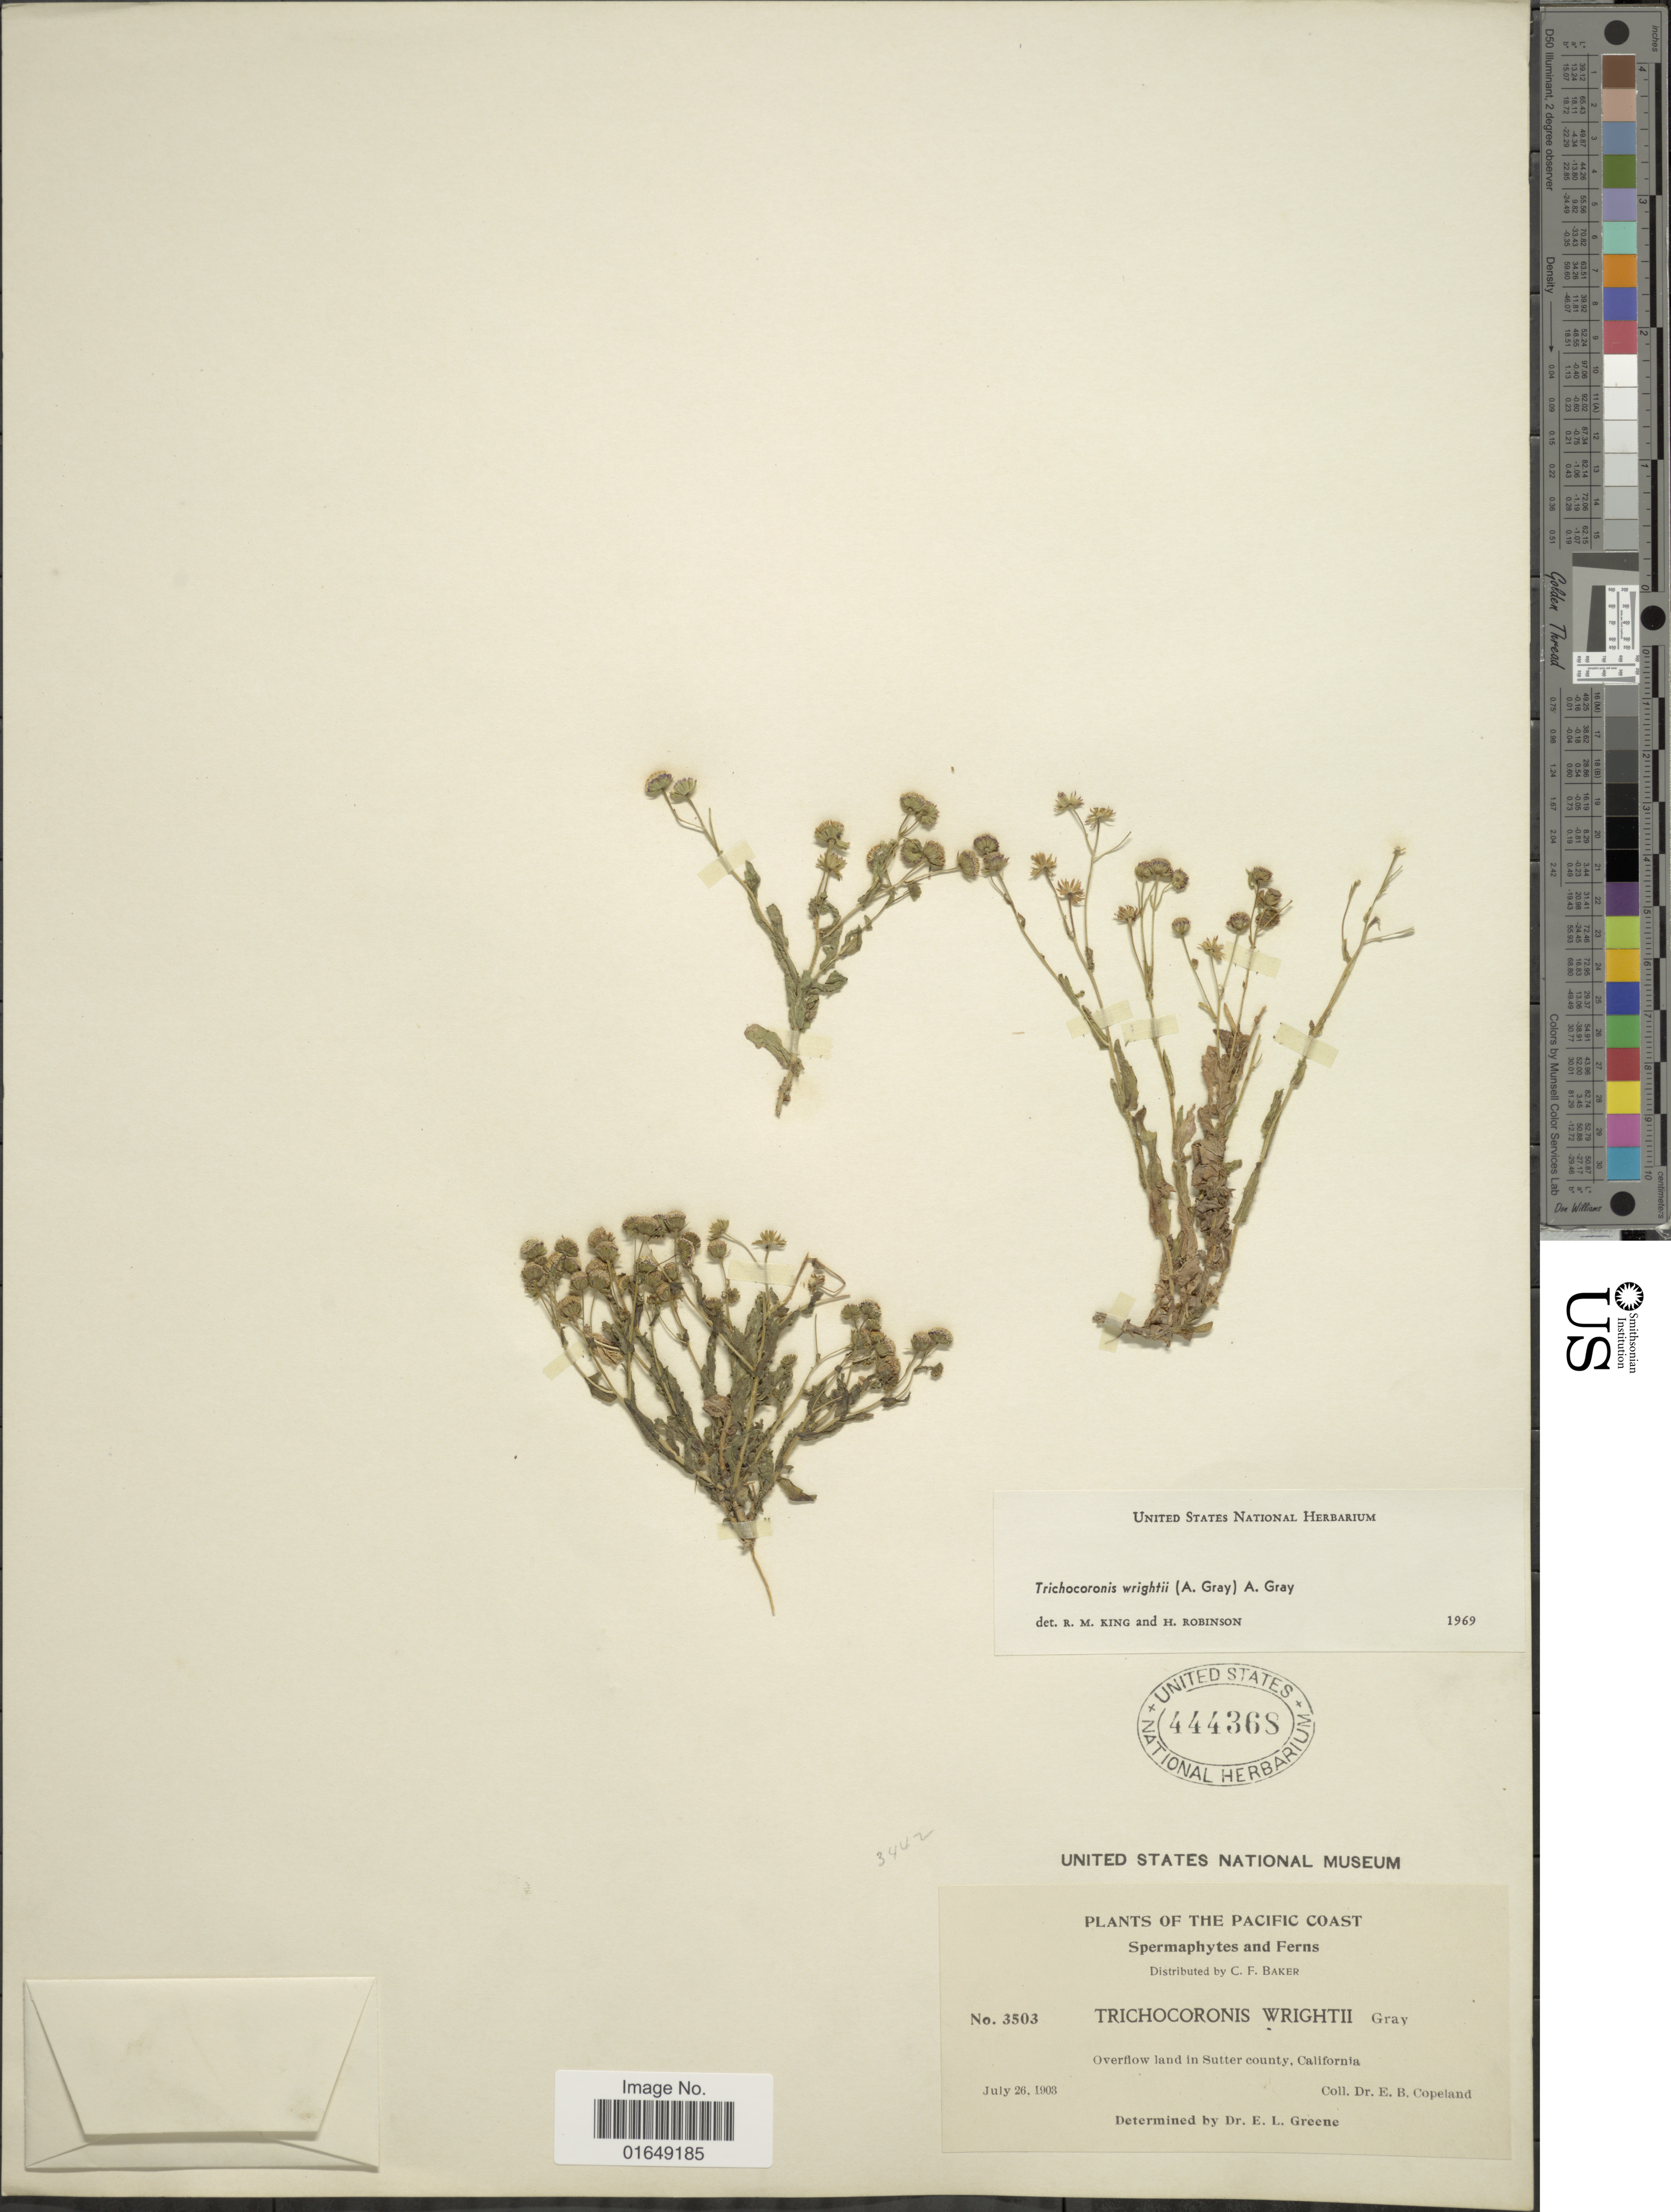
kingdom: Plantae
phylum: Tracheophyta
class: Magnoliopsida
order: Asterales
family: Asteraceae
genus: Trichocoronis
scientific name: Trichocoronis wrightii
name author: (Torr.) A. Gray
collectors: E. B. Copeland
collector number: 3503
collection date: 1903-07-26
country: United States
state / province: California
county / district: Sutter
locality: Pacific Coast, overflow land in Sutter County.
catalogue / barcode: US 444368